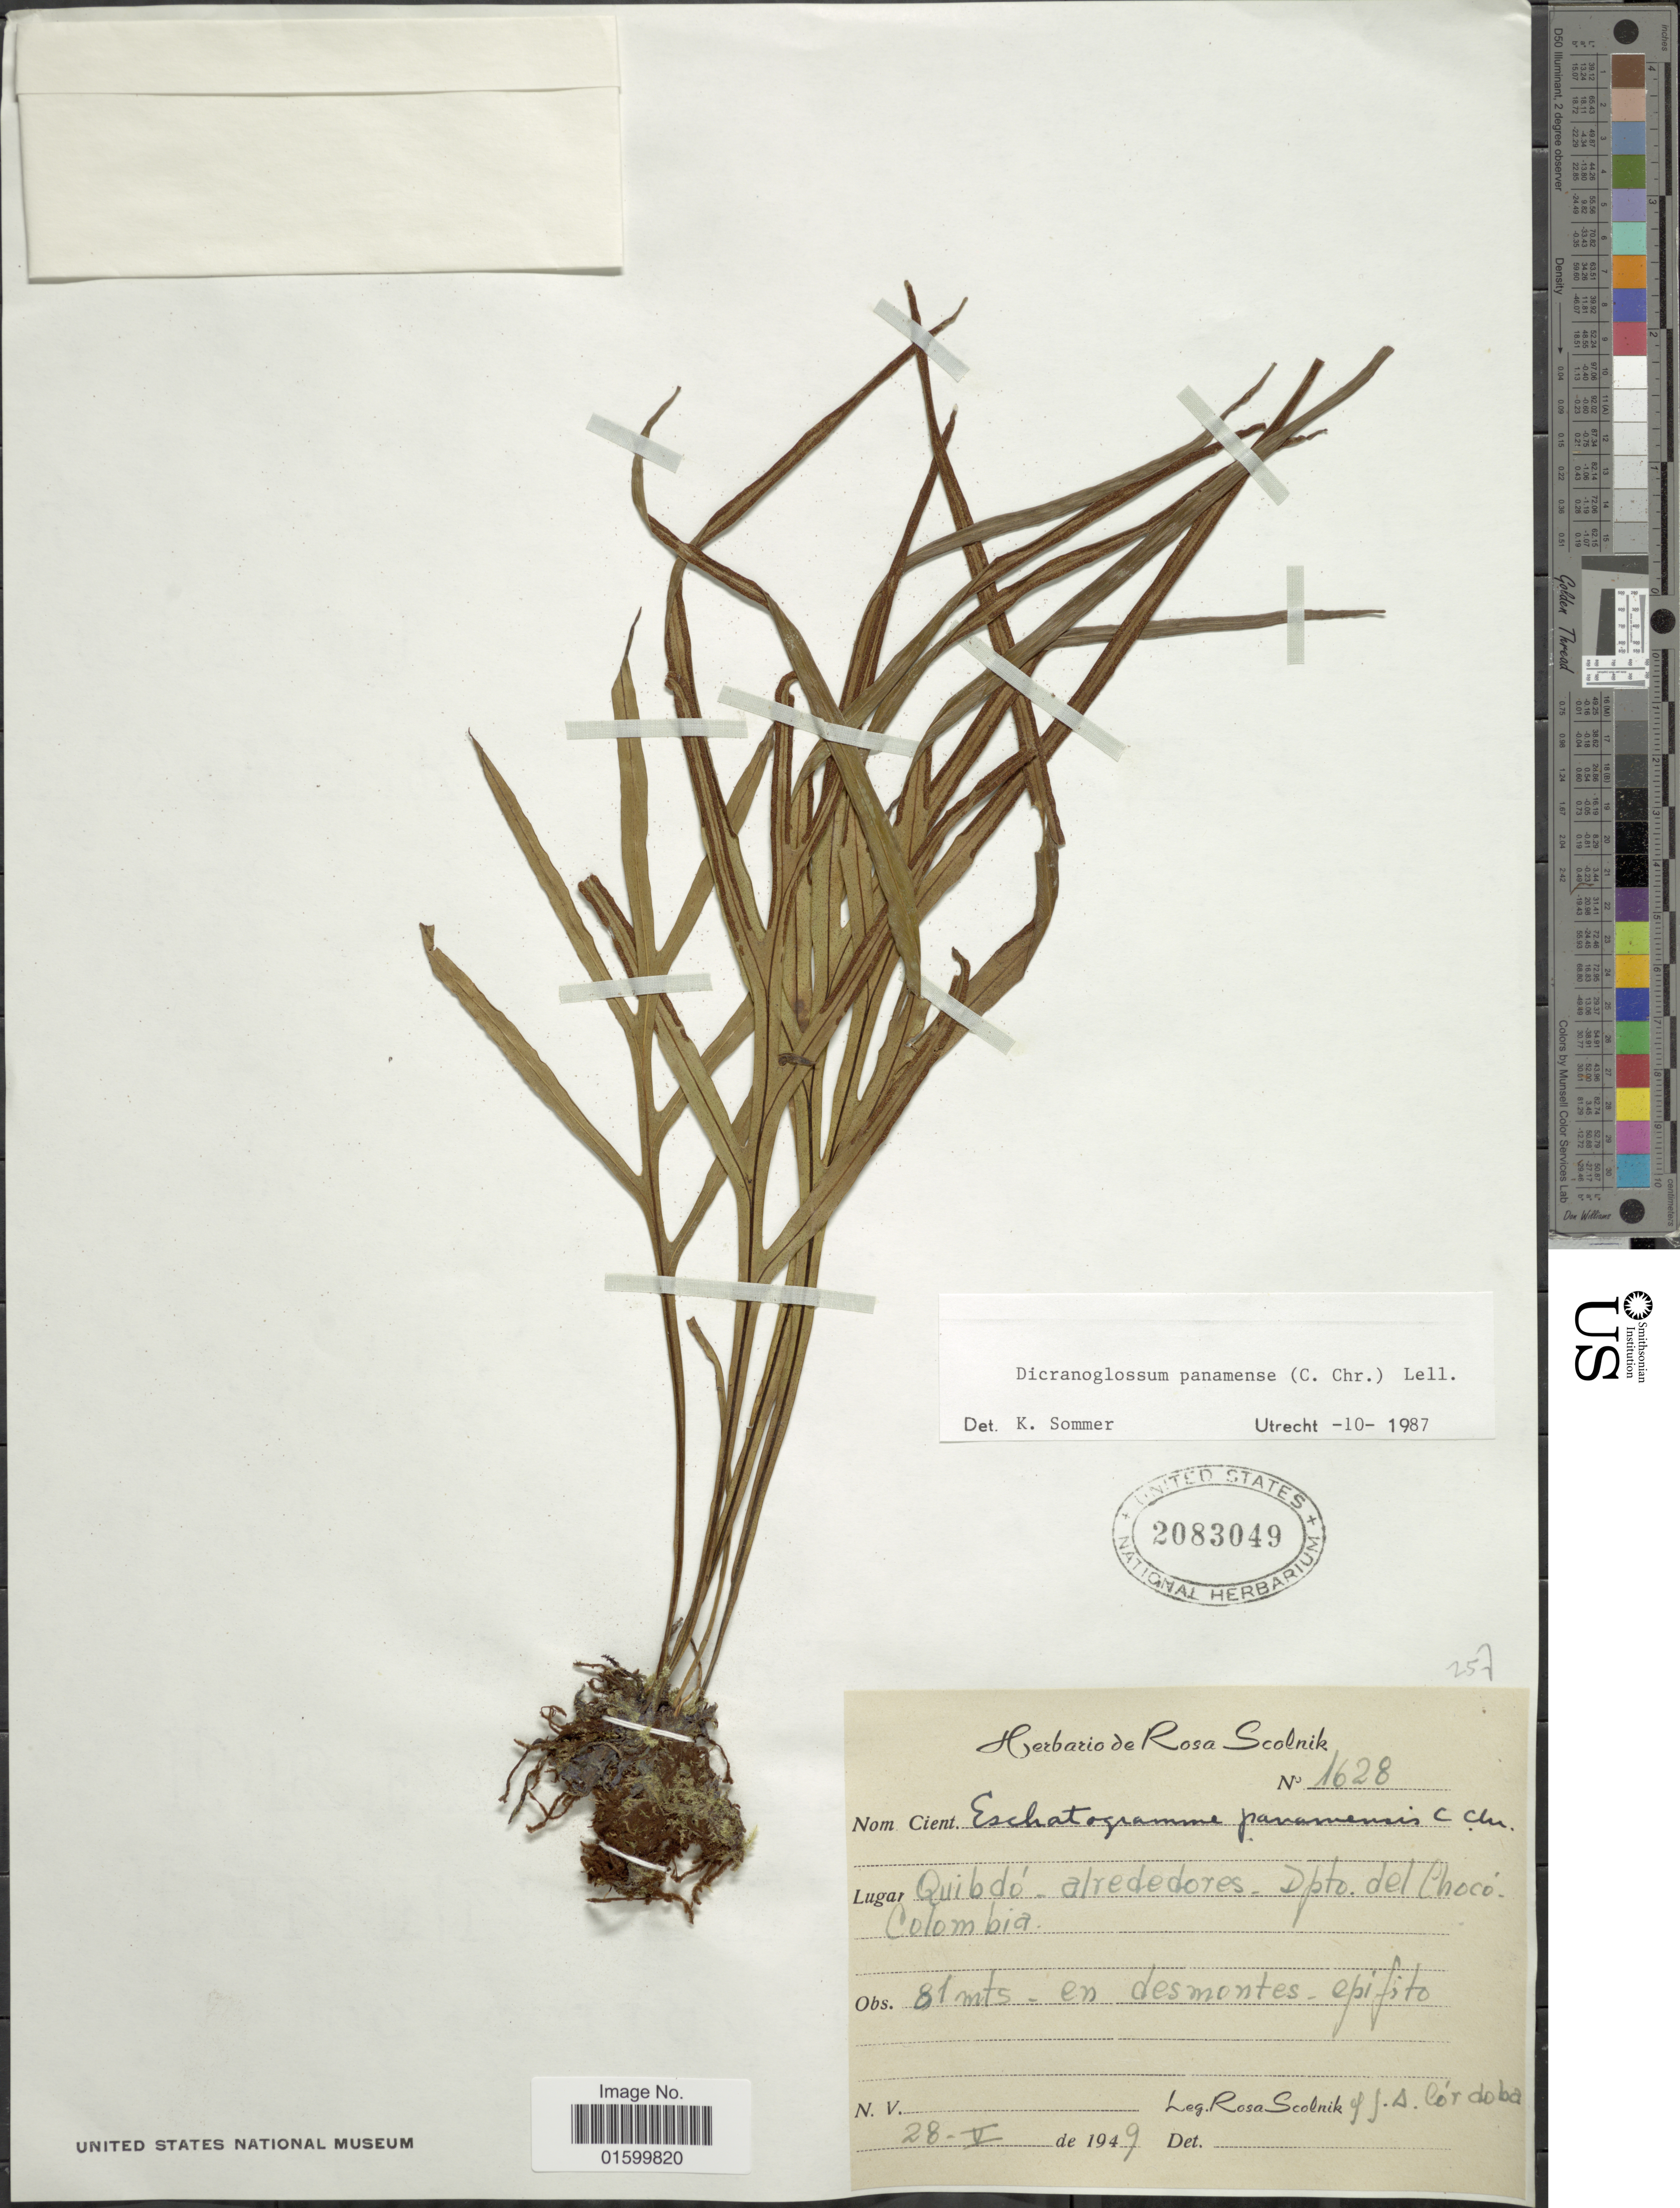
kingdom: Plantae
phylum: Tracheophyta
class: Polypodiopsida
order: Polypodiales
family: Polypodiaceae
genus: Pleopeltis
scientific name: Pleopeltis panamensis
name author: (Weath.) Pic. Serm.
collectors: R. Scolnik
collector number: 1628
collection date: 1949-05-28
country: Colombia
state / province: Chocó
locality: Quibdo, alrededores Dpto del Choco, Colombia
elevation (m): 81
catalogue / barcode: US 2083049